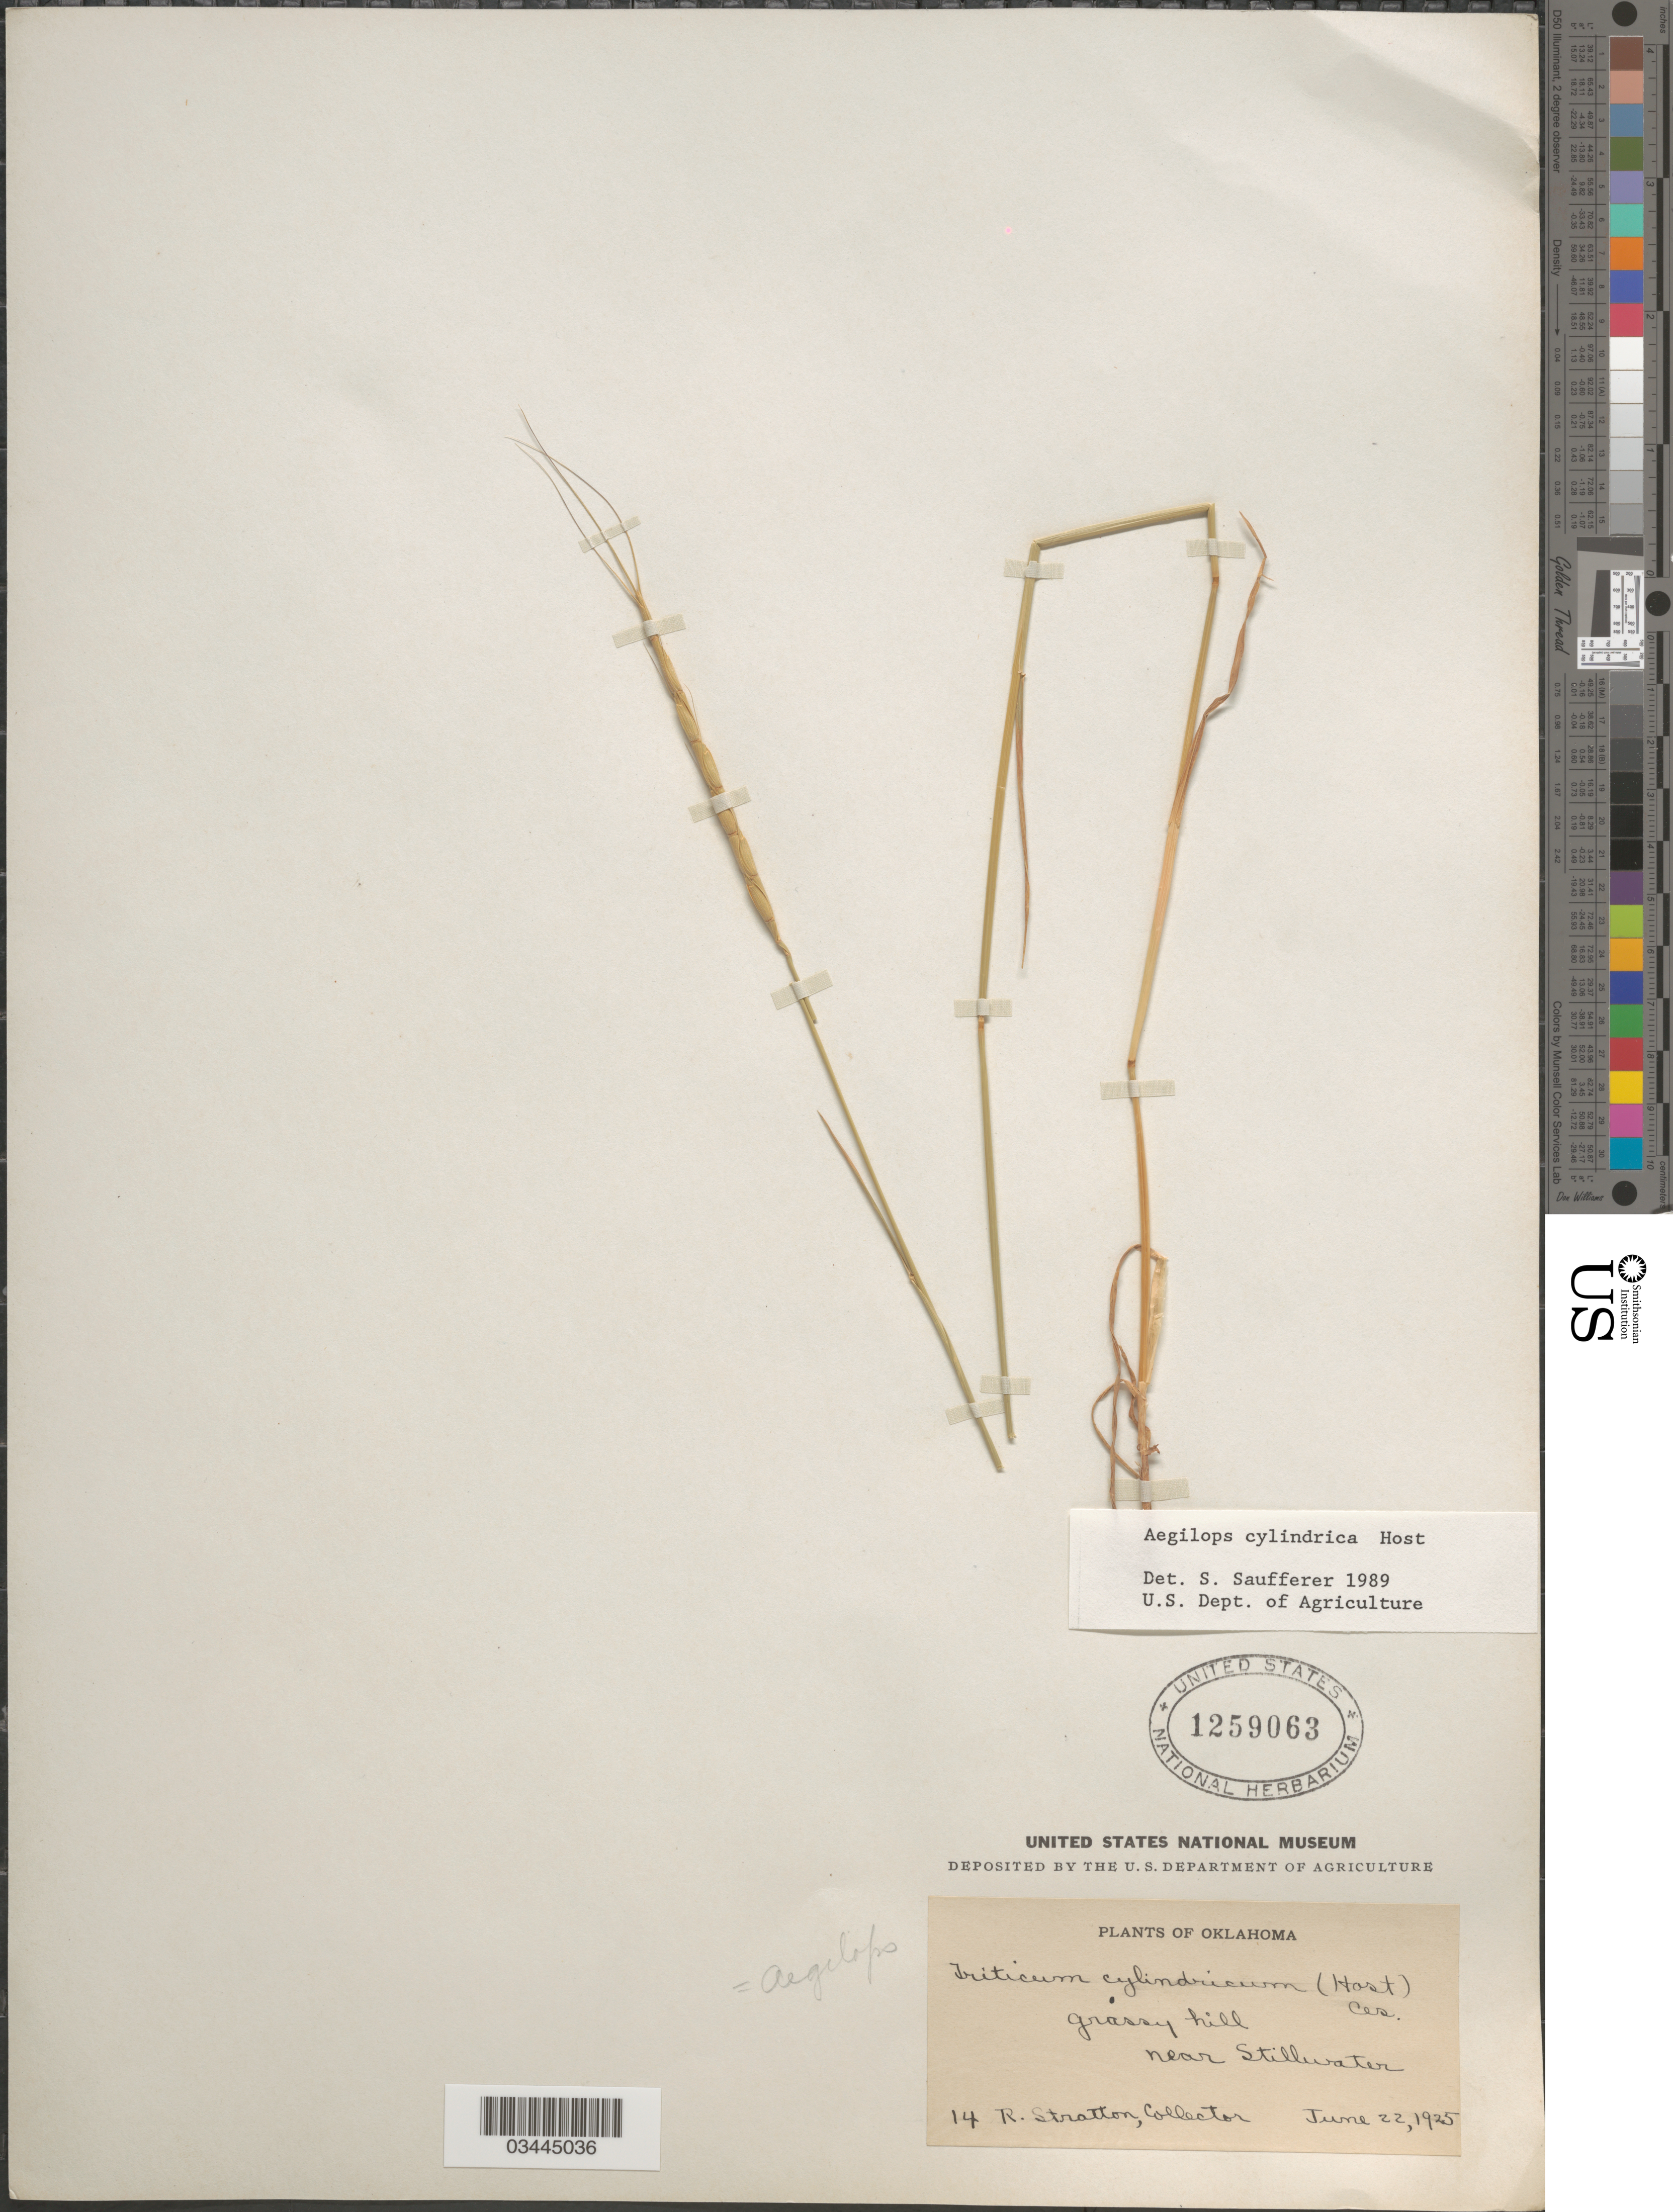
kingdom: Plantae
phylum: Tracheophyta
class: Liliopsida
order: Poales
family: Poaceae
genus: Aegilops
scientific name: Aegilops cylindrica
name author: Host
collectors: R. Stratton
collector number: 14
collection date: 1925-06-22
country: United States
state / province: Oklahoma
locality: Grassy hill near Stillwater.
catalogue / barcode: US 1259063